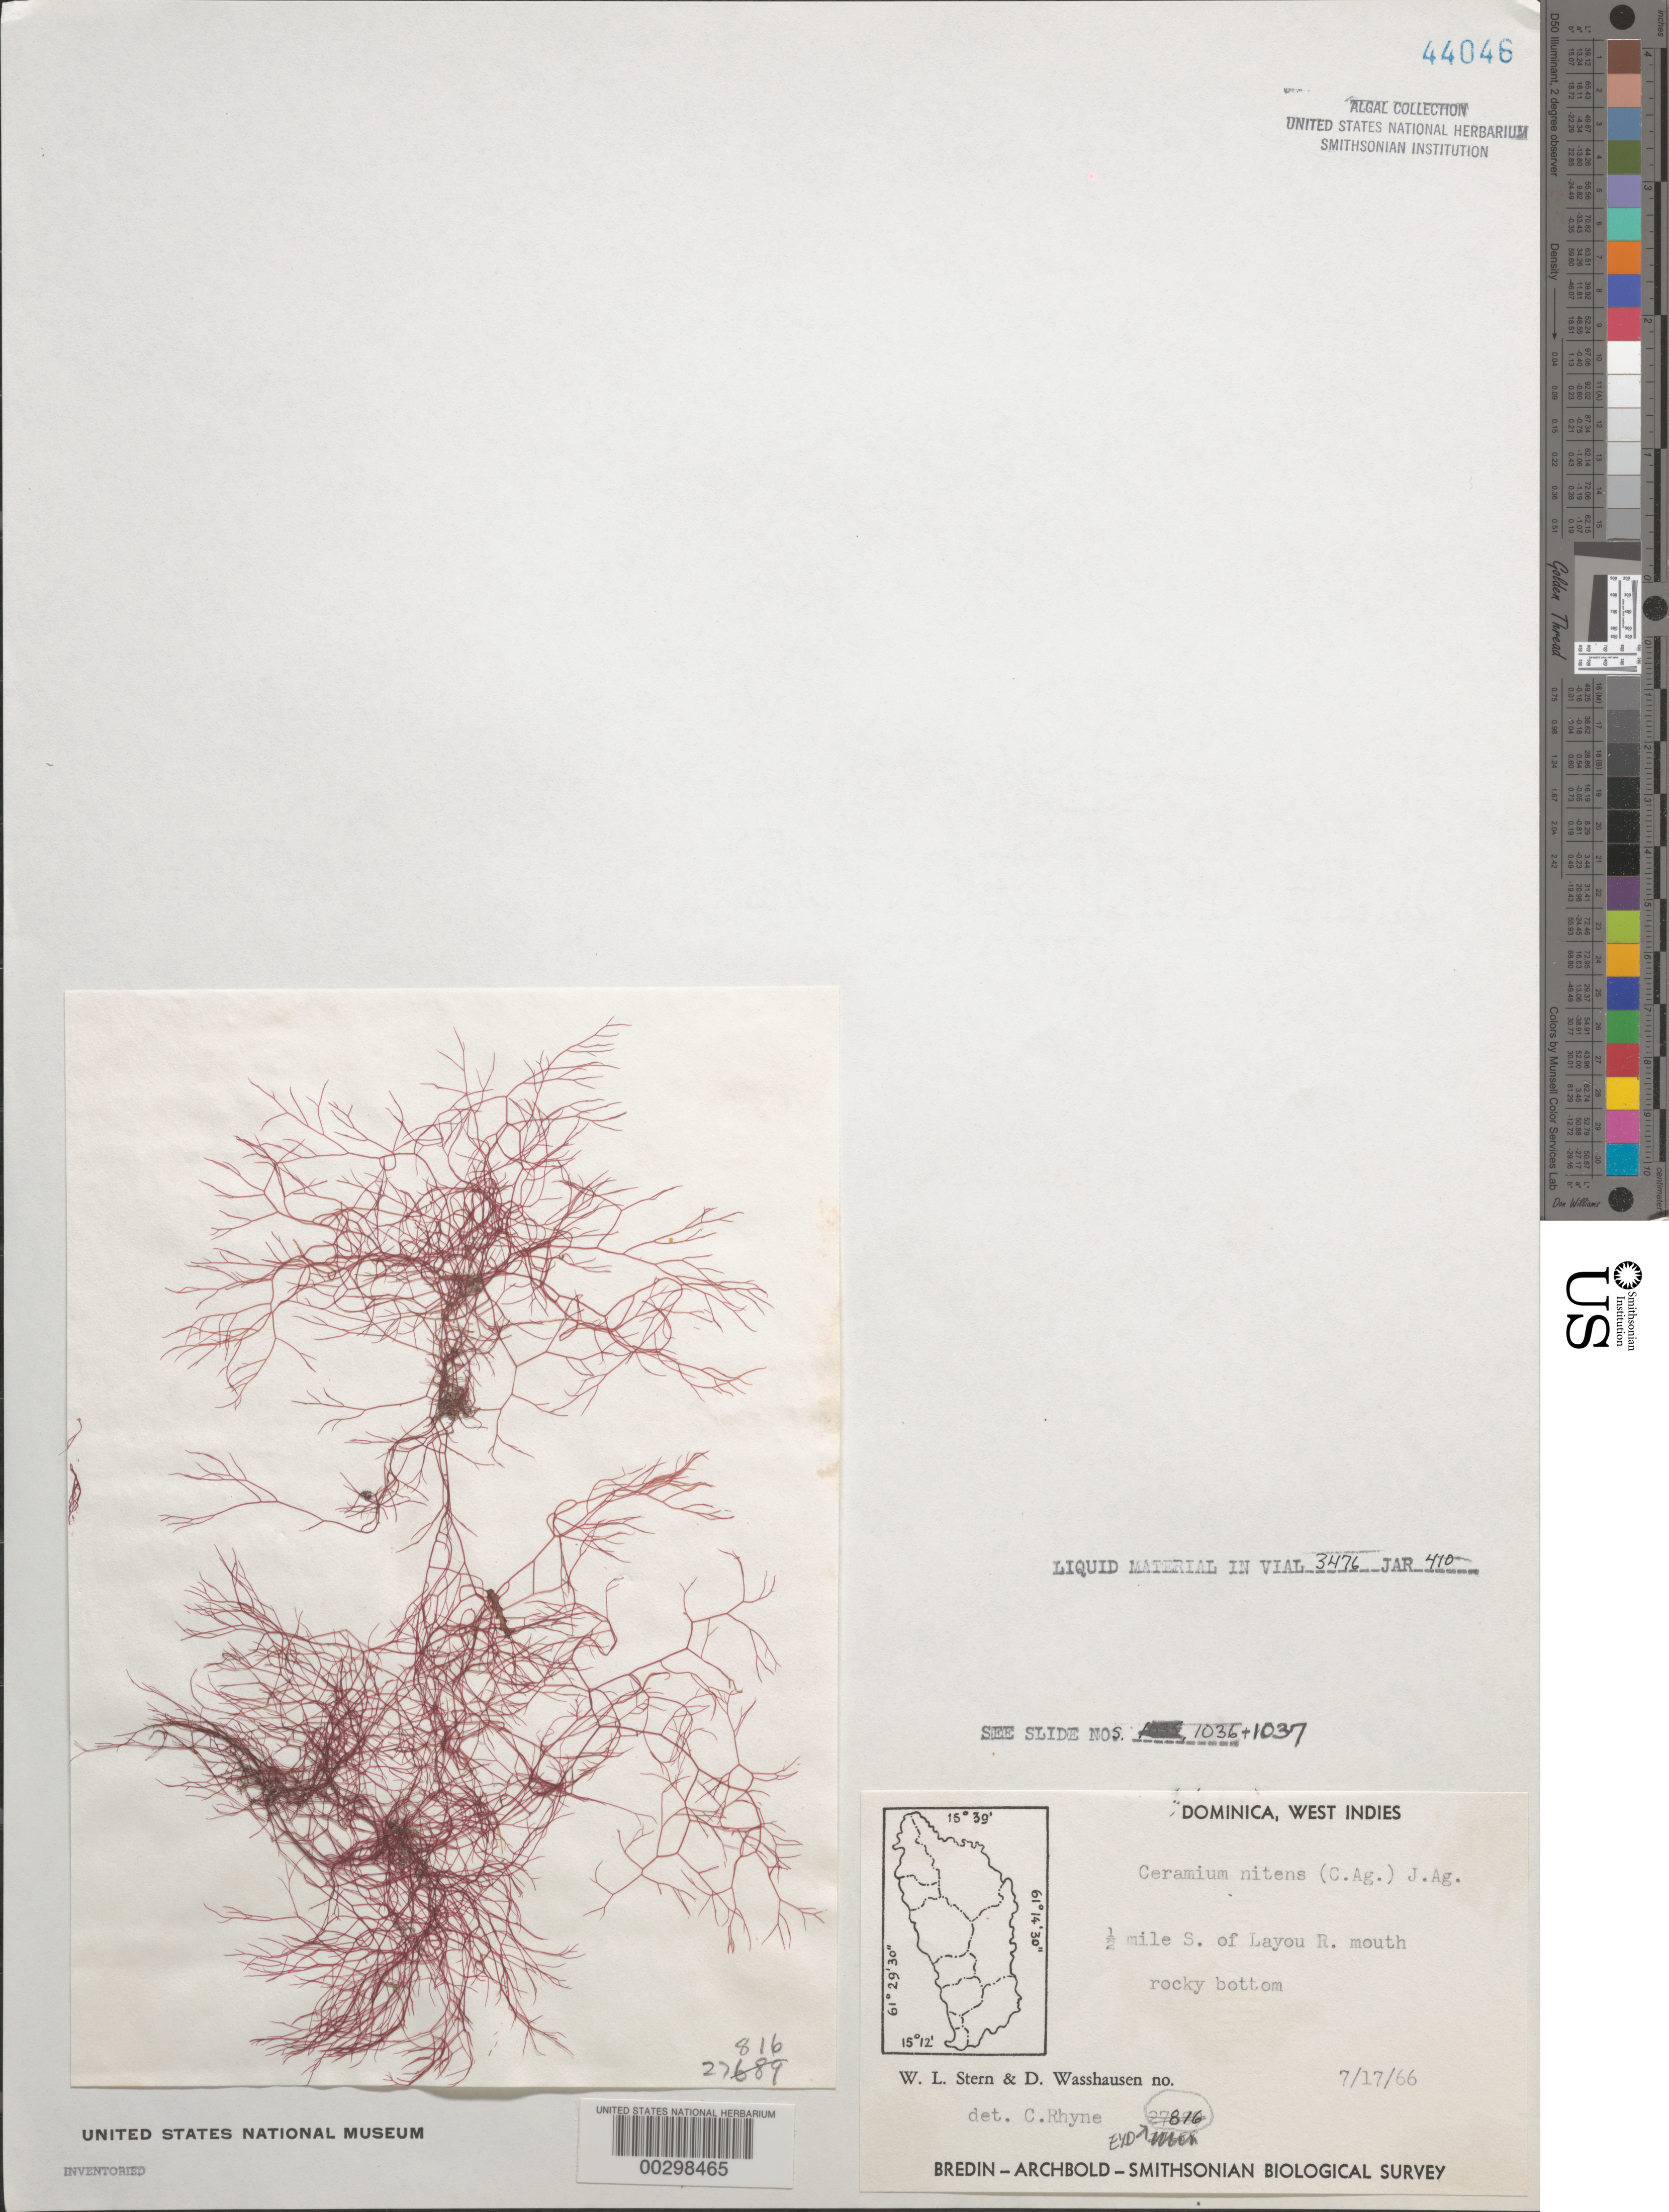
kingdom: Plantae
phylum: Rhodophyta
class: Florideophyceae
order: Ceramiales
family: Ceramiaceae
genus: Ceramium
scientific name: Ceramium nitens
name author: (C. Agardh) J. Agardh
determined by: Rhyne, C. F.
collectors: W. L. Stern & D. C. Wasshausen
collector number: EYD 27816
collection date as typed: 17 Jul 1966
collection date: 1966-07-17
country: Dominica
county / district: St. Joseph's Parish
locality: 0.5 mile south of Layou River mouth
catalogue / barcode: US 44046